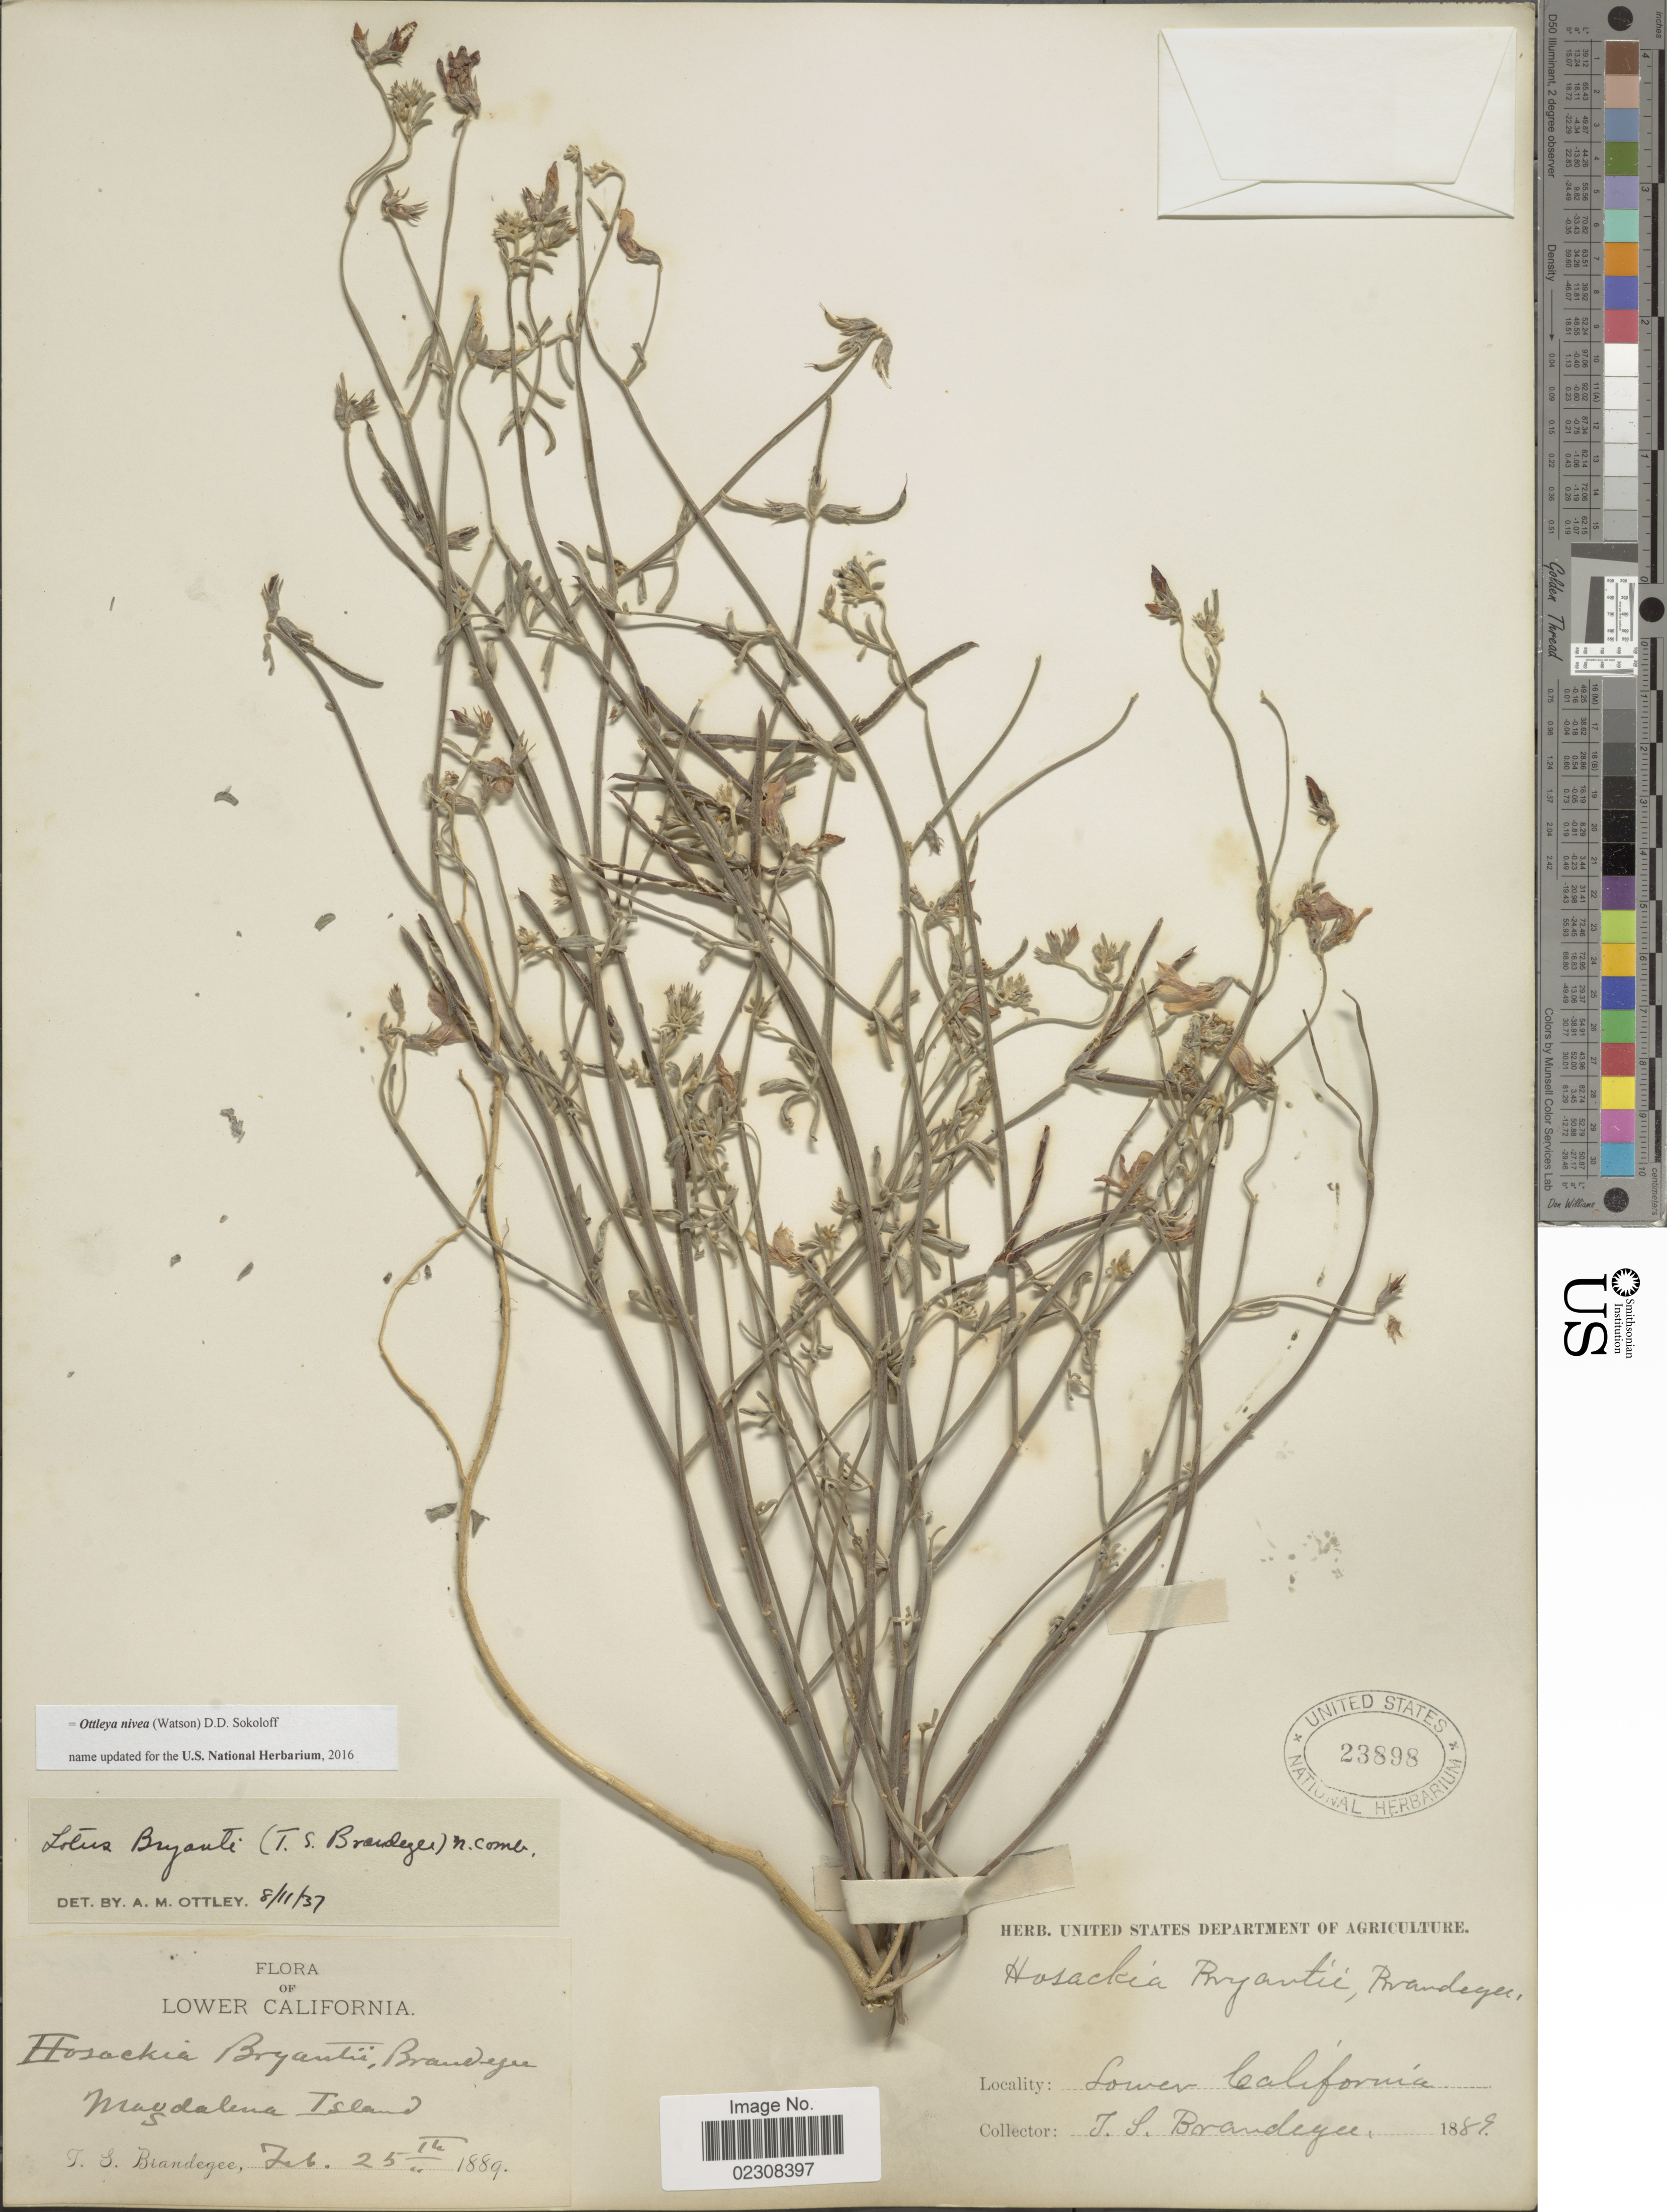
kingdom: Plantae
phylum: Tracheophyta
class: Magnoliopsida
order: Fabales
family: Fabaceae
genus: Ottleya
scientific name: Ottleya nivea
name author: (Watson) D.D. Sokoloff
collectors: J. S. Brandegee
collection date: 1889-02-25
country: Mexico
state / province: Baja California Sur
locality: Lower California, Magdalena Island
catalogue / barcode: US 23898